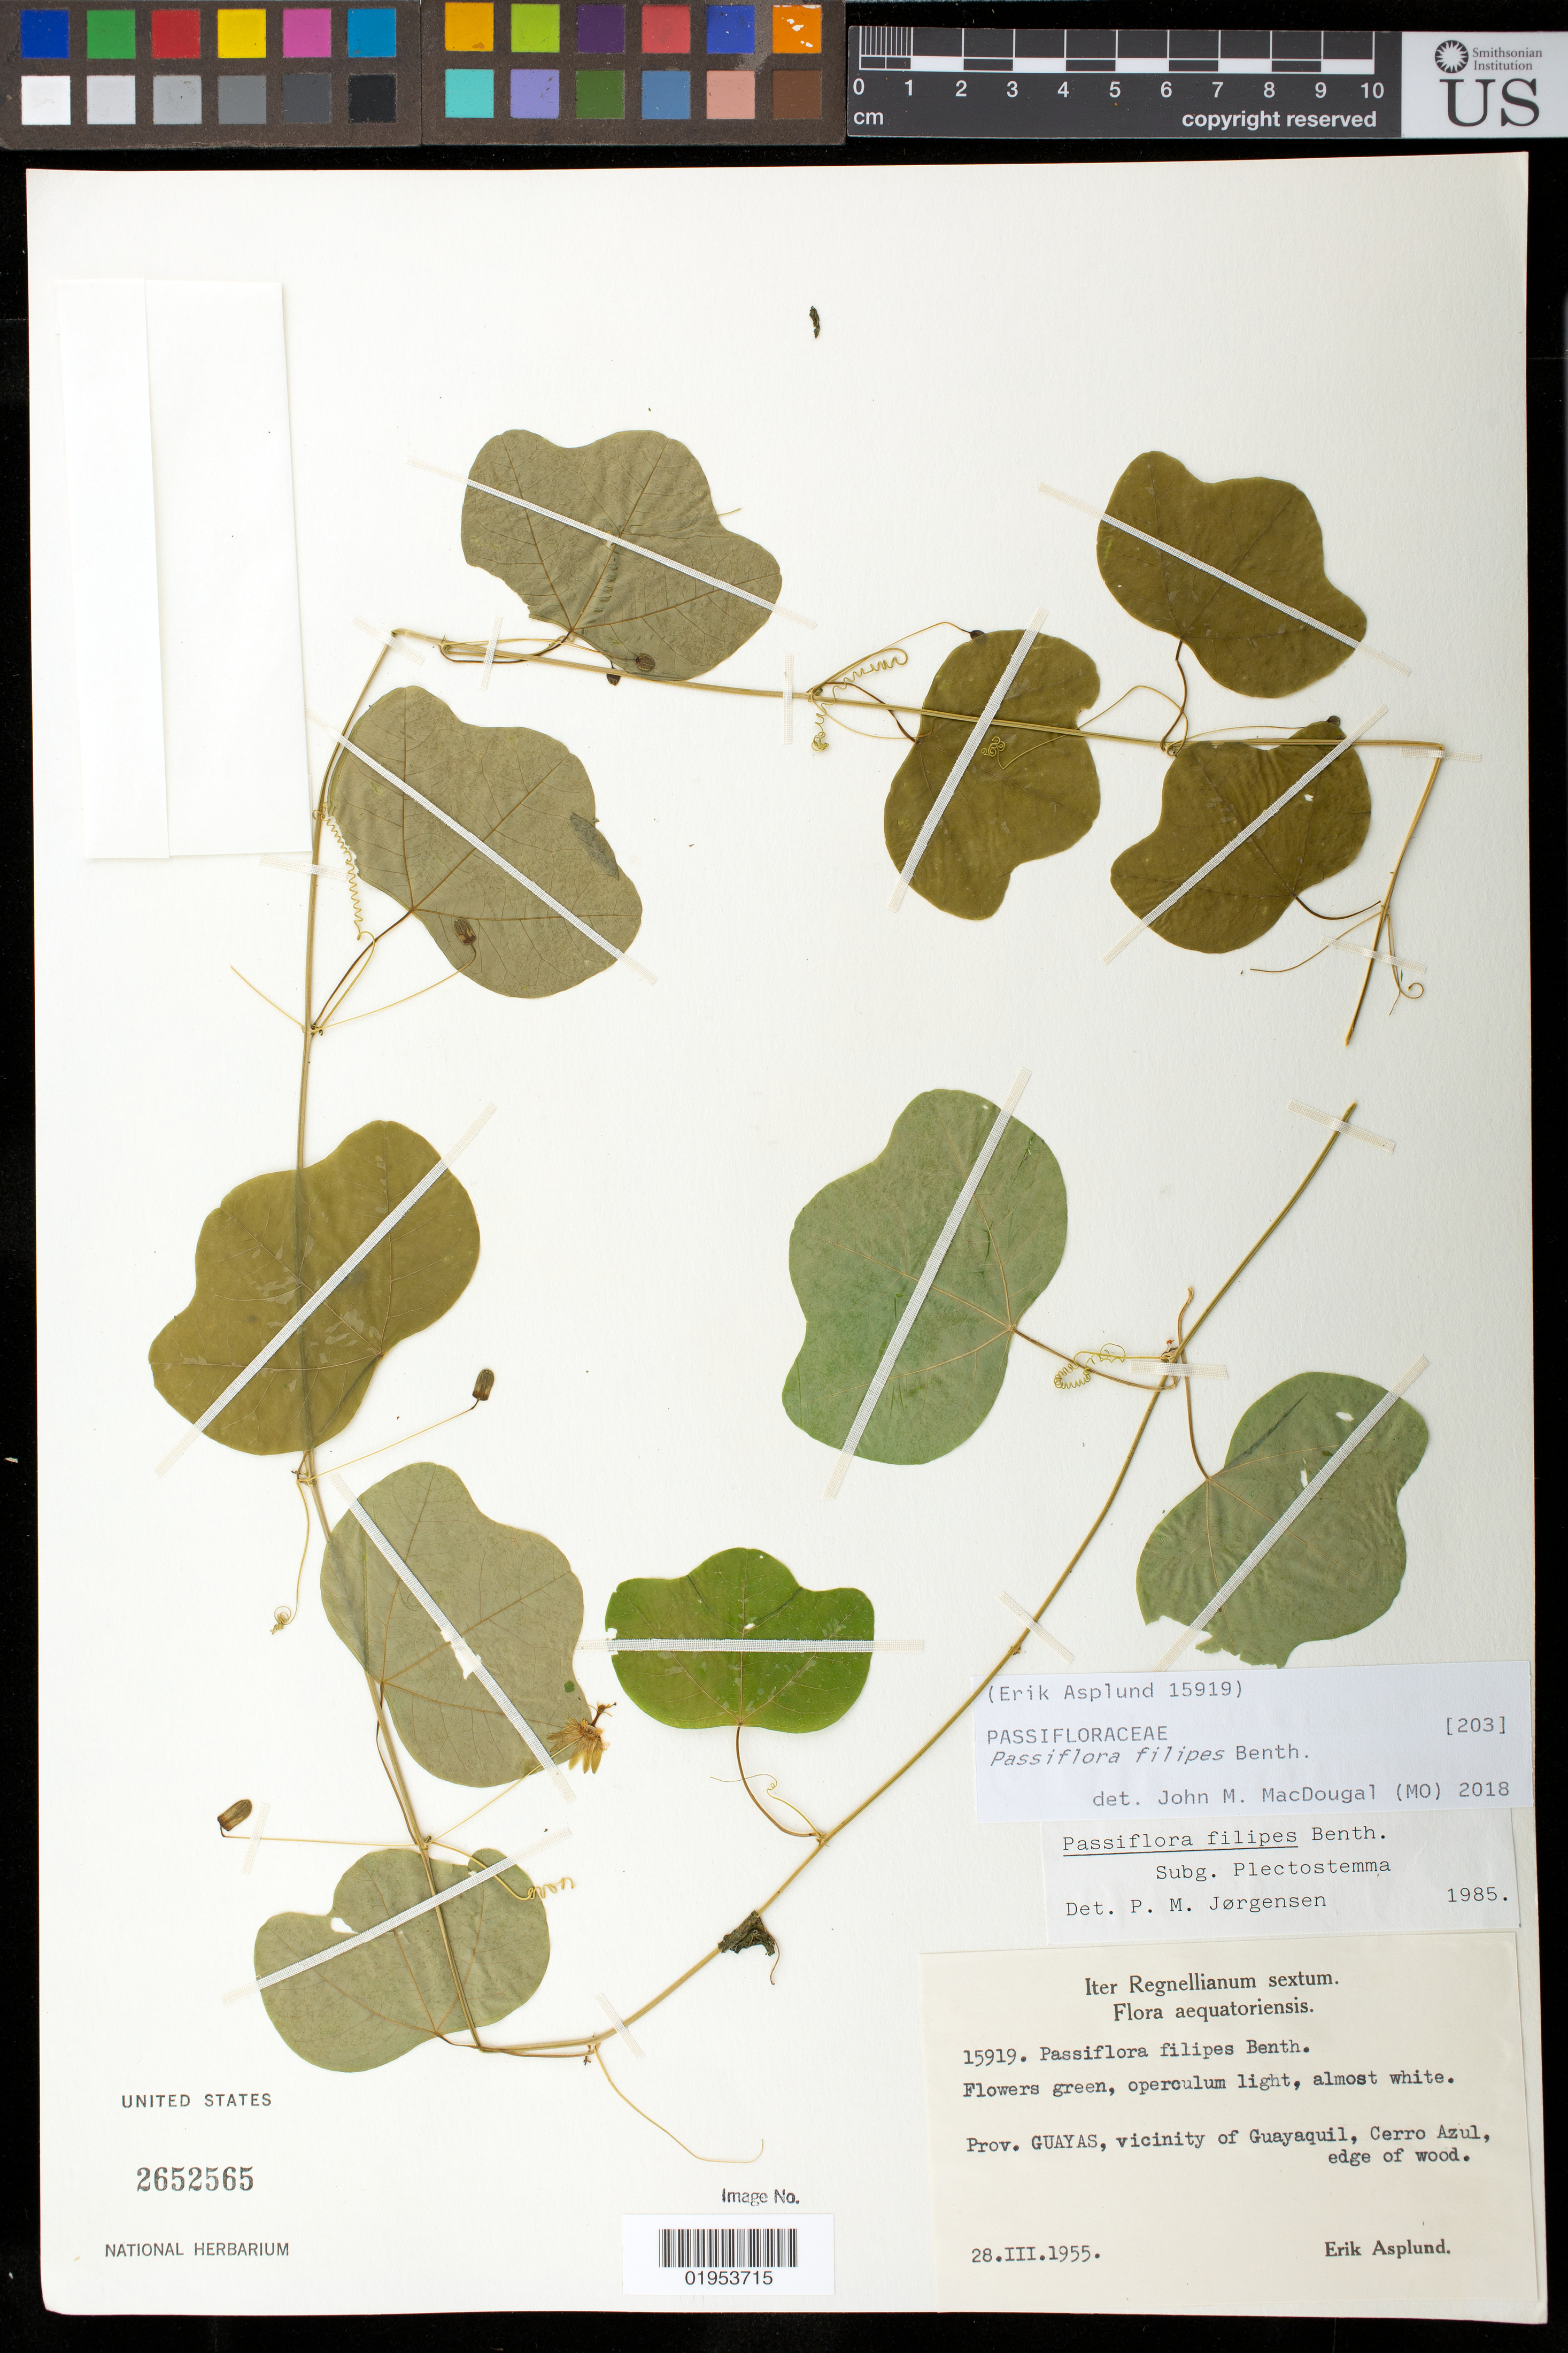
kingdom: Plantae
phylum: Tracheophyta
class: Magnoliopsida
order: Malpighiales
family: Passifloraceae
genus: Passiflora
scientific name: Passiflora filipes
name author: Benth.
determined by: MacDougal, John M.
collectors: E. Asplund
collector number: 15919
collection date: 1955-03-28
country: Ecuador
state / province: Guayas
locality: Vicinity of Guayaquil, Cerro Azul.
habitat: edge of wood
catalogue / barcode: US 2652565